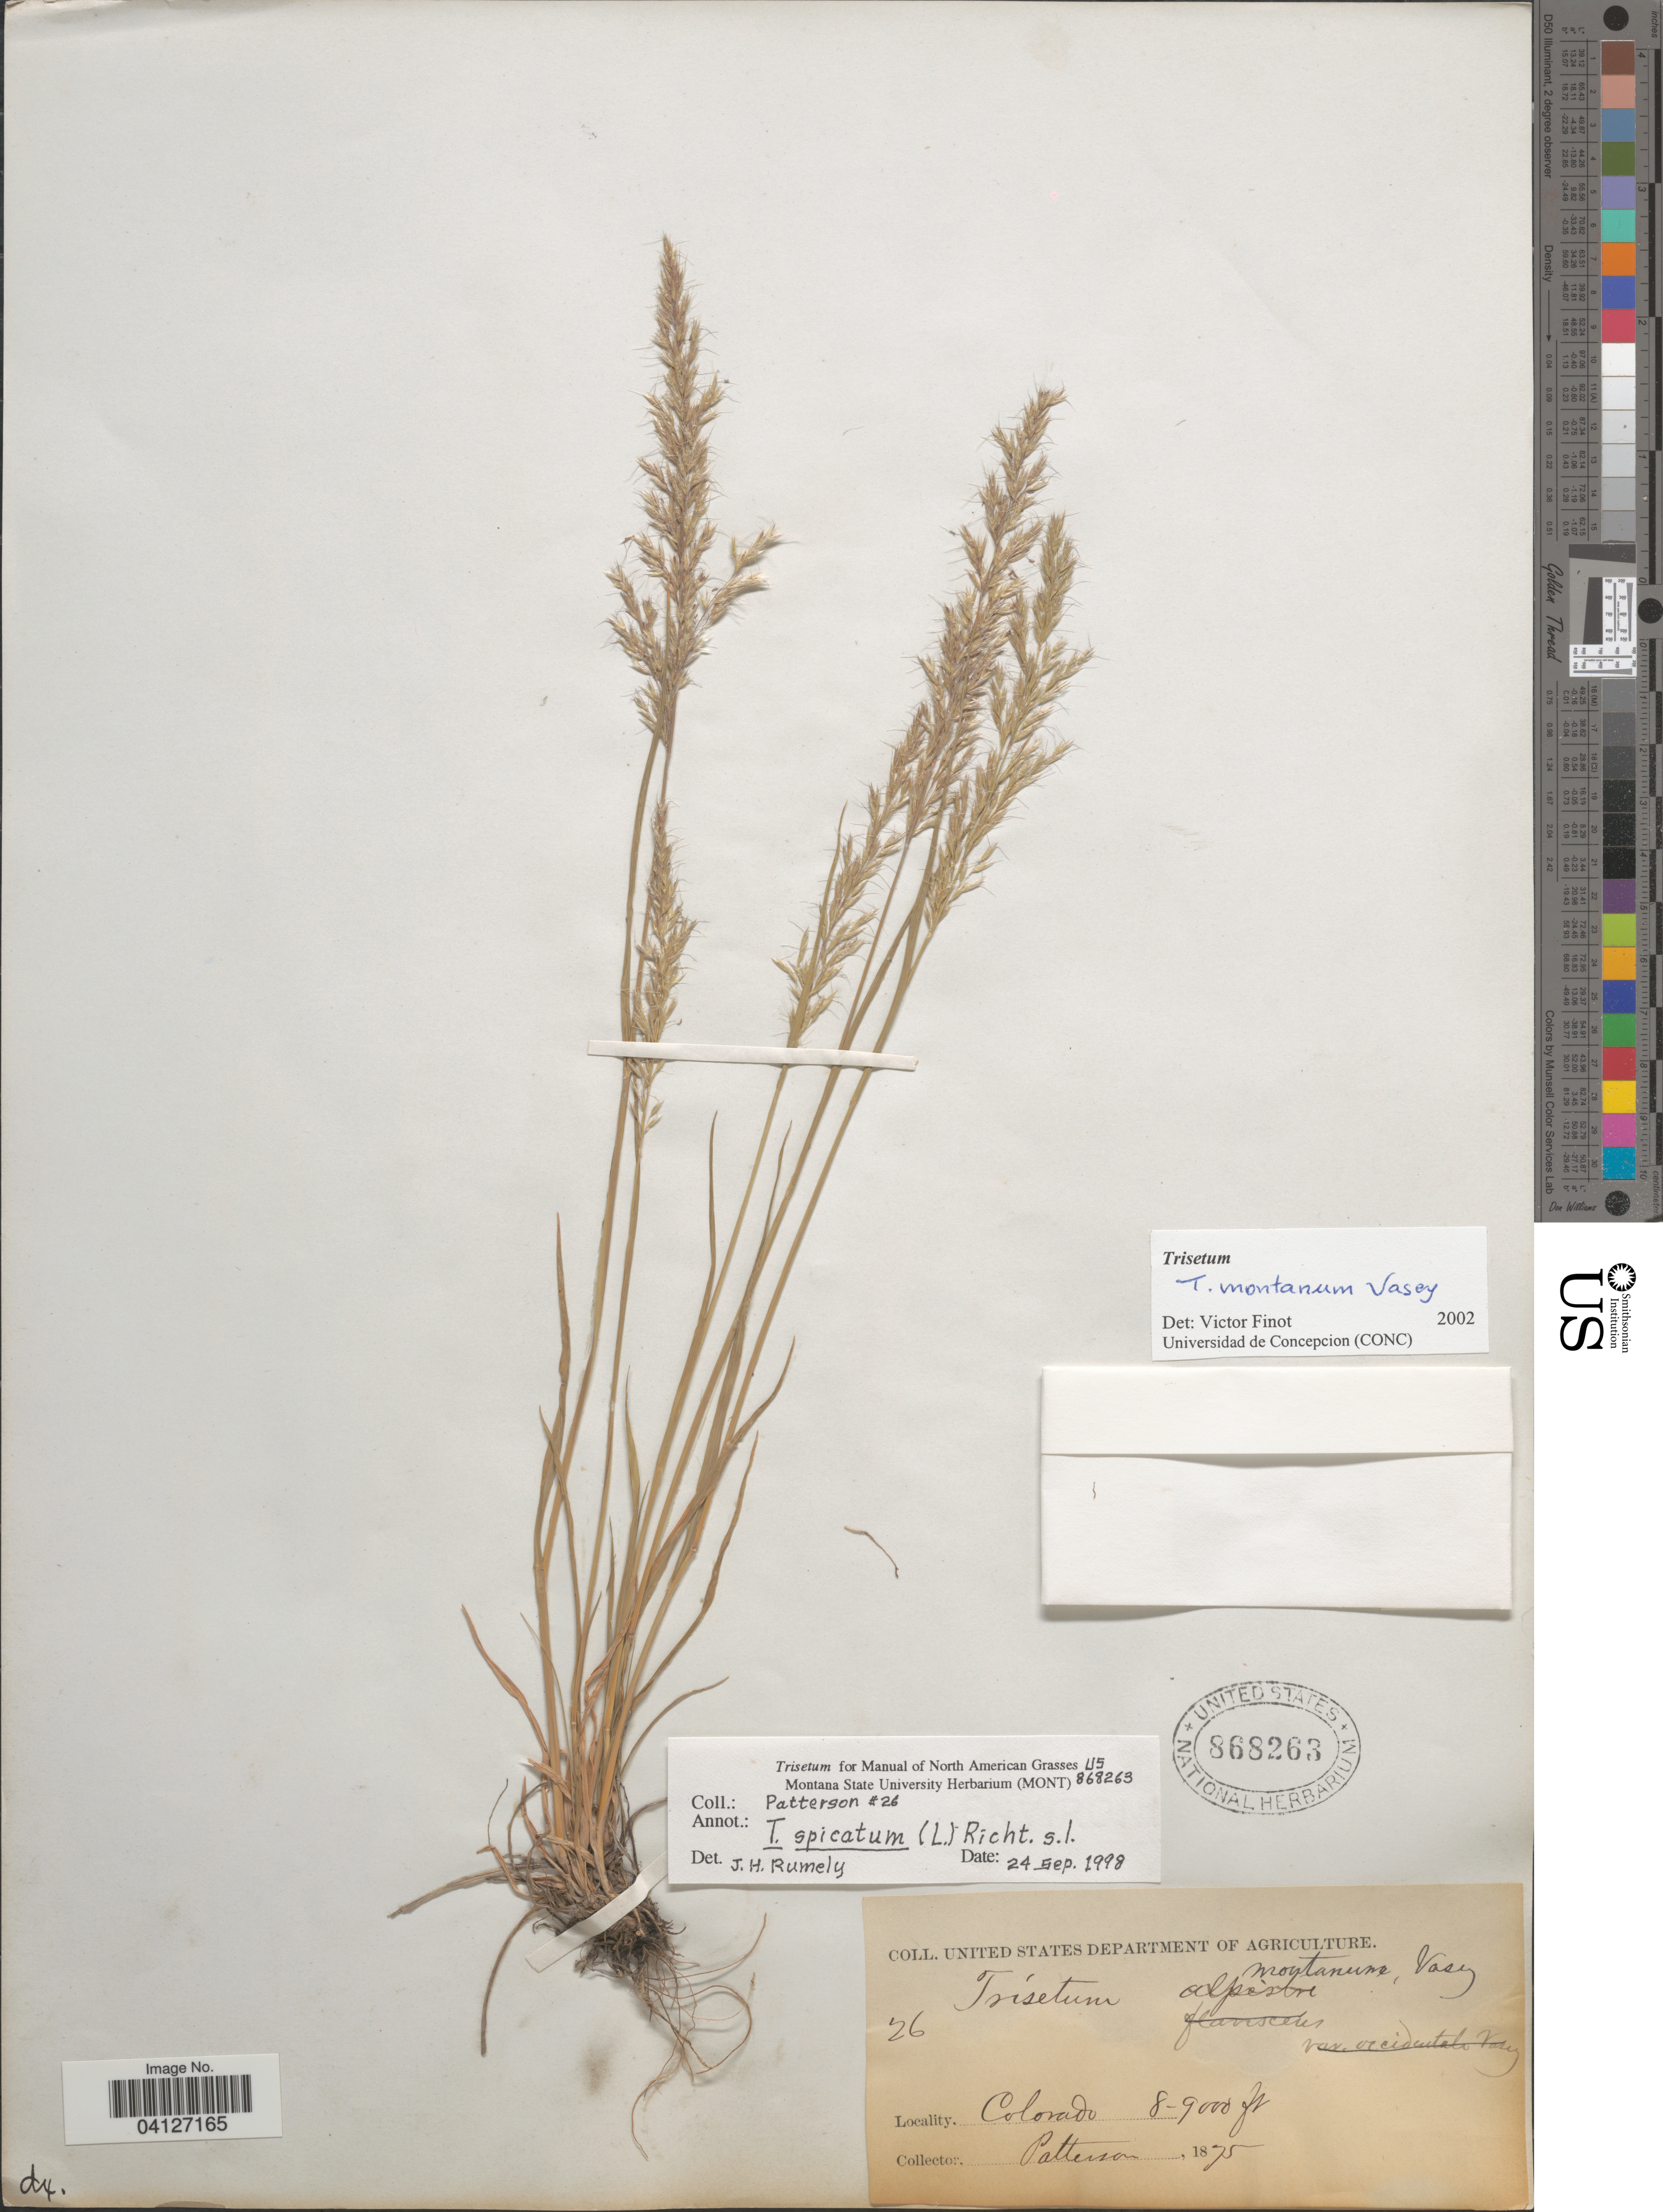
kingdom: Plantae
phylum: Tracheophyta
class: Liliopsida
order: Poales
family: Poaceae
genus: Trisetum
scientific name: Trisetum montanum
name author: Vasey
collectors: -. Patterson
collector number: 26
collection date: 1875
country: United States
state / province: Colorado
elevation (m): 2438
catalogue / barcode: US 868263